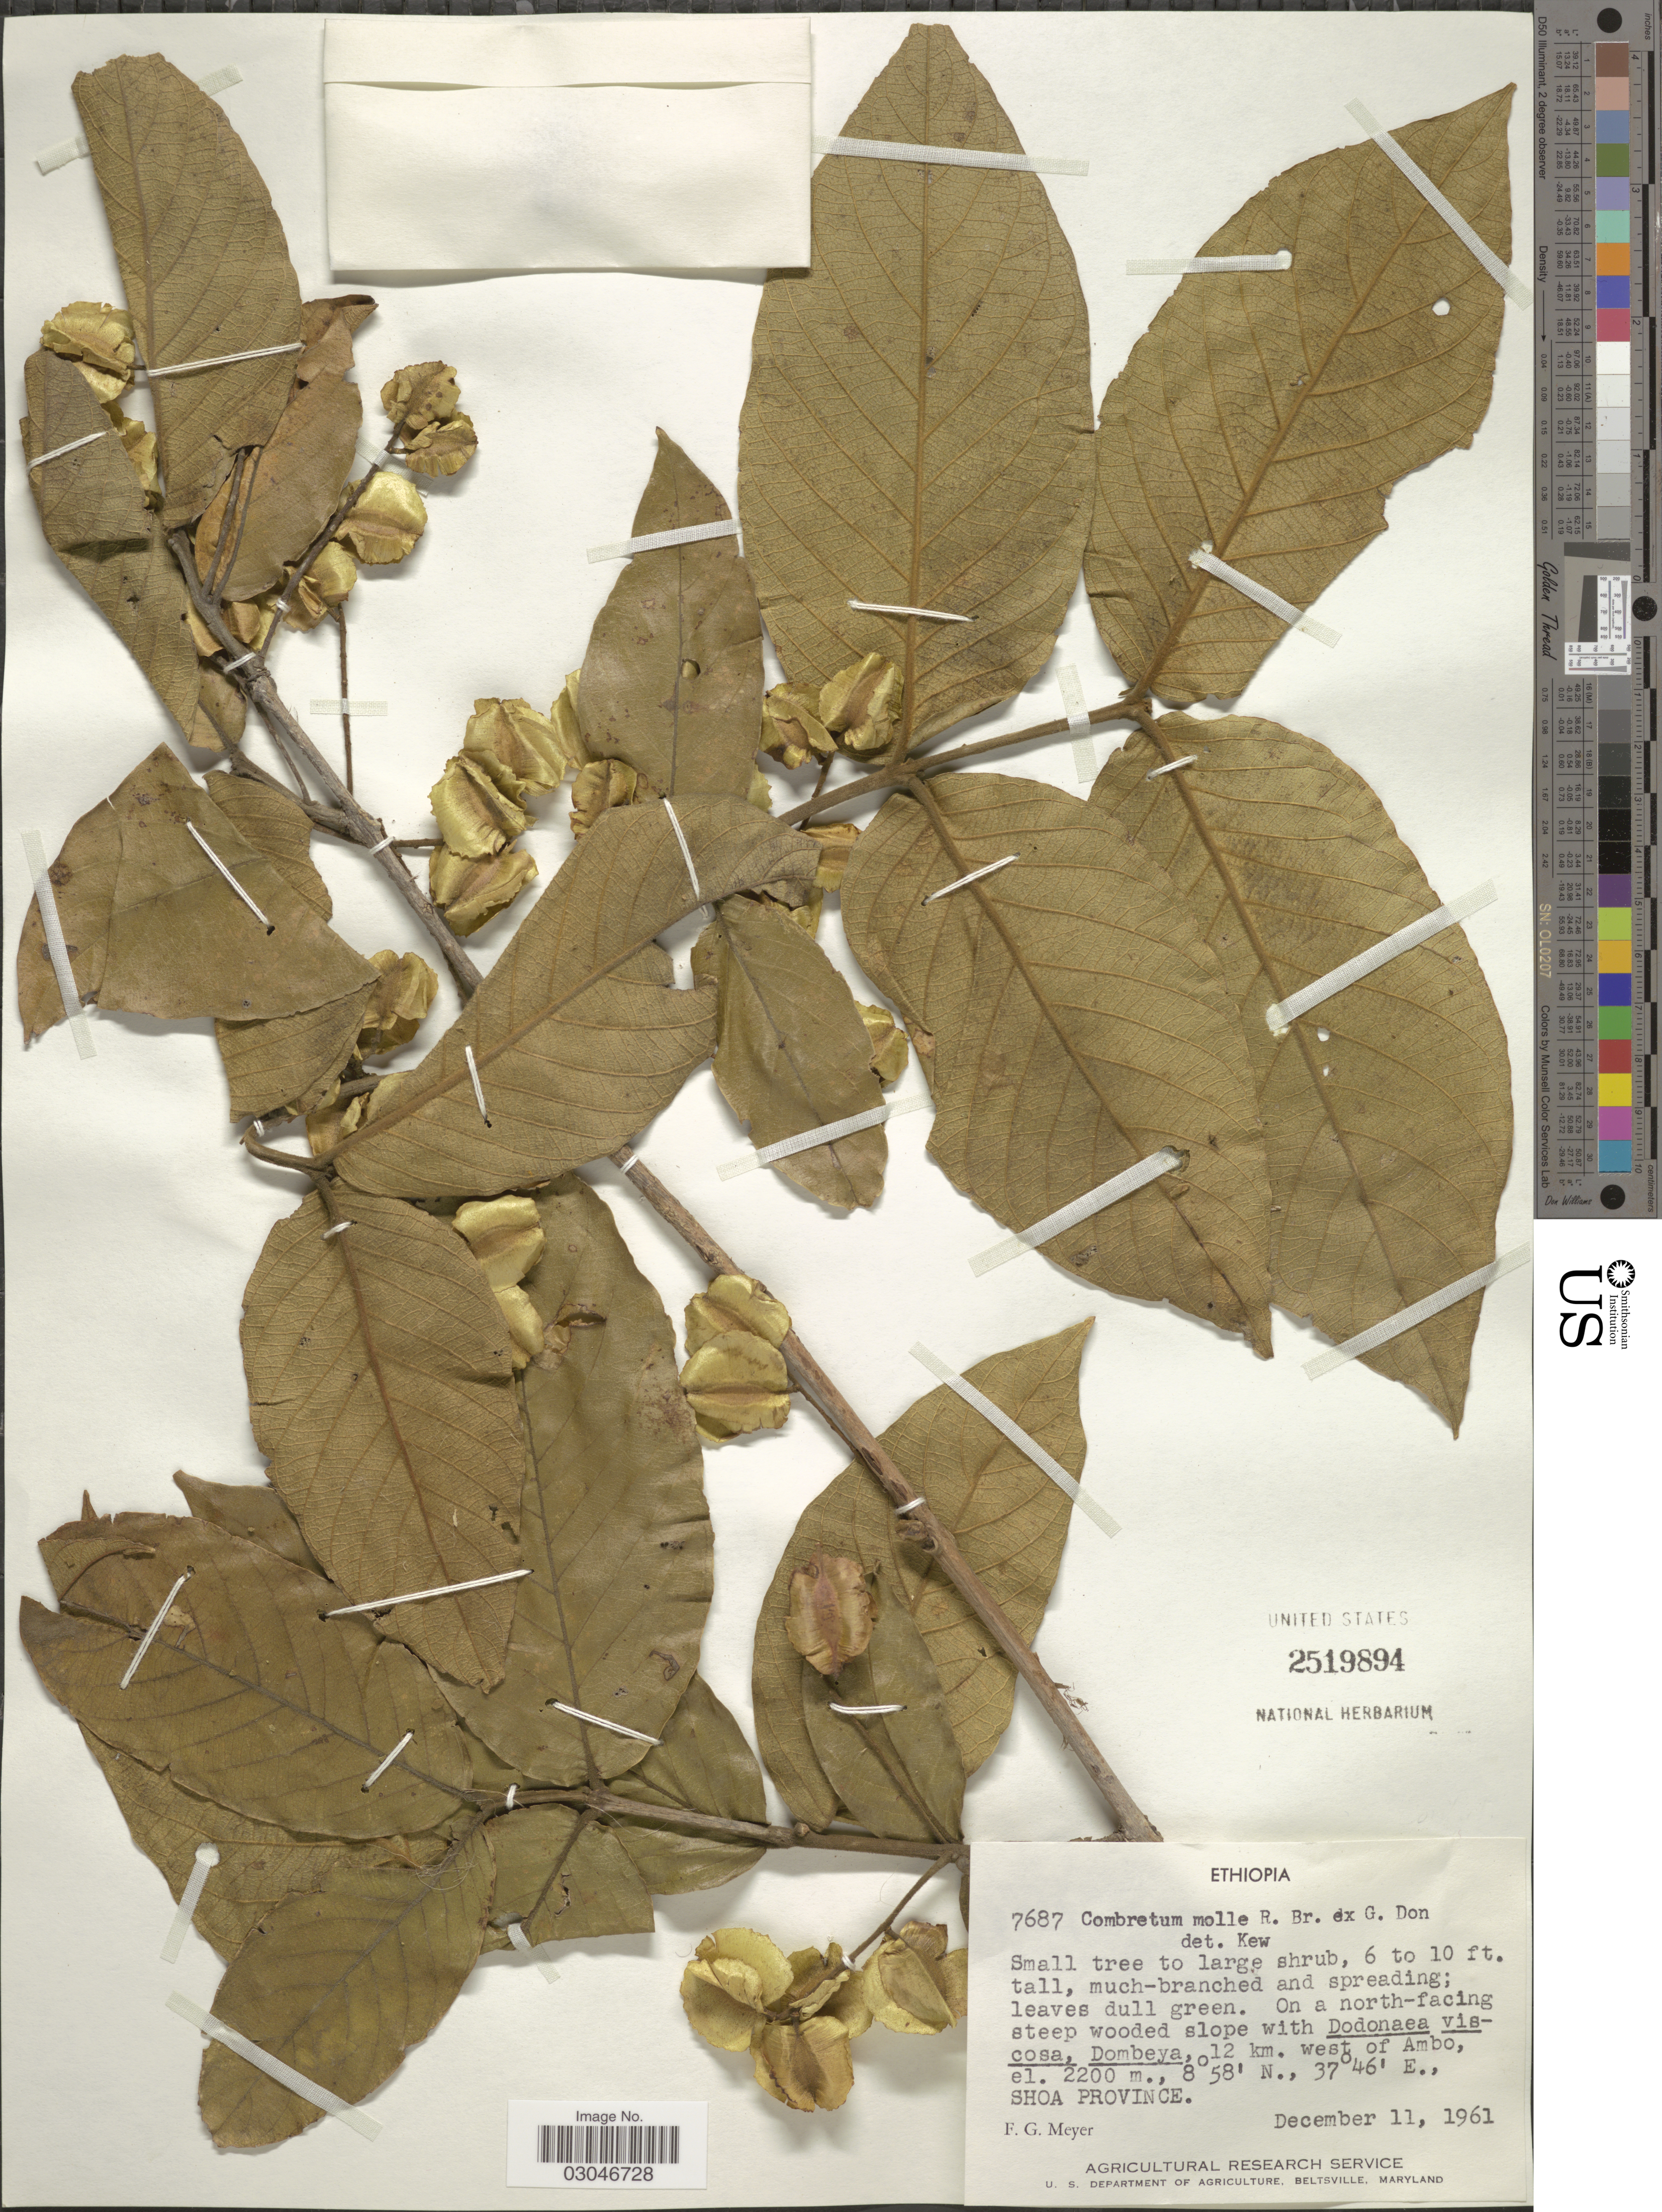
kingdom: Plantae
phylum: Tracheophyta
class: Magnoliopsida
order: Myrtales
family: Combretaceae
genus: Combretum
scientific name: Combretum molle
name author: R. Br. ex G. Don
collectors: F. G. Meyer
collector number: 7687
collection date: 1961-12-11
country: Ethiopia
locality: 12 km. west of Ambo, Shoa Province.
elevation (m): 2200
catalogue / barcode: US 2519894